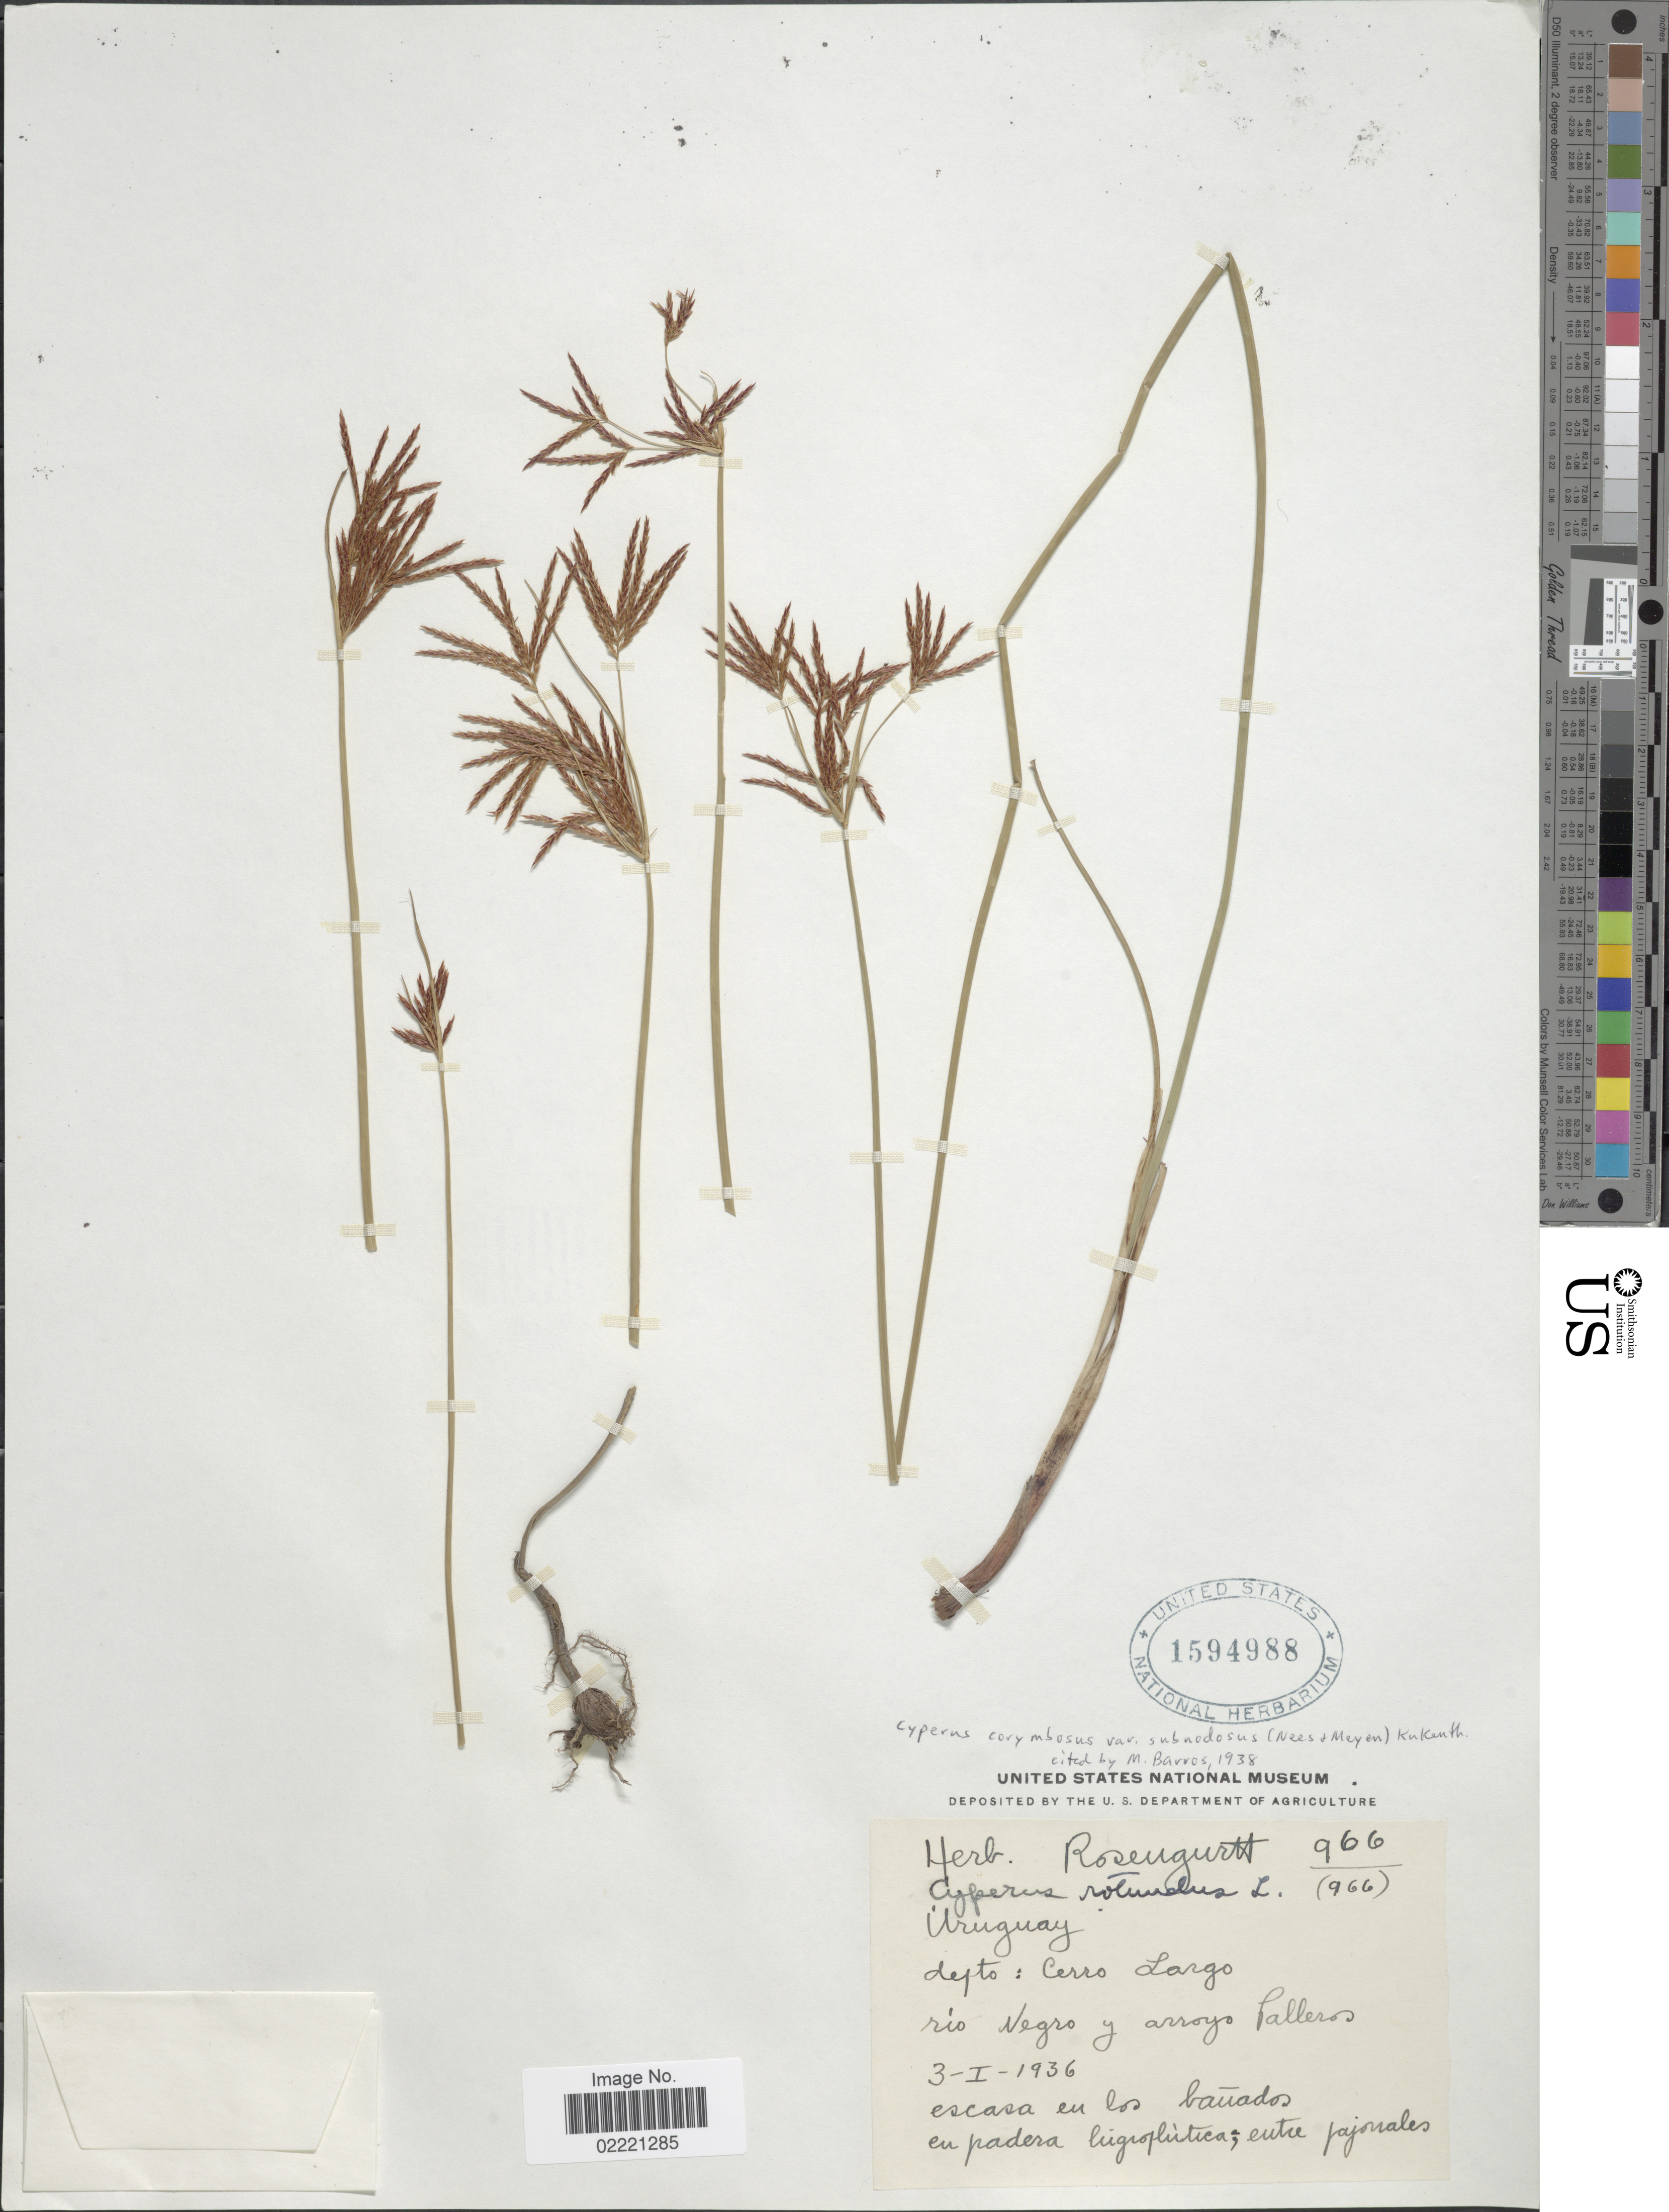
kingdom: Plantae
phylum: Tracheophyta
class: Liliopsida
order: Poales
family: Cyperaceae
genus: Cyperus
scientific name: Cyperus corymbosus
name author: Rottb.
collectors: ex herb. Rosengurtt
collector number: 966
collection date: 1936-01-03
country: Uruguay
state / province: Cerro Largo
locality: Rio Negro y arroyo Palleros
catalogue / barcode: US 1594988